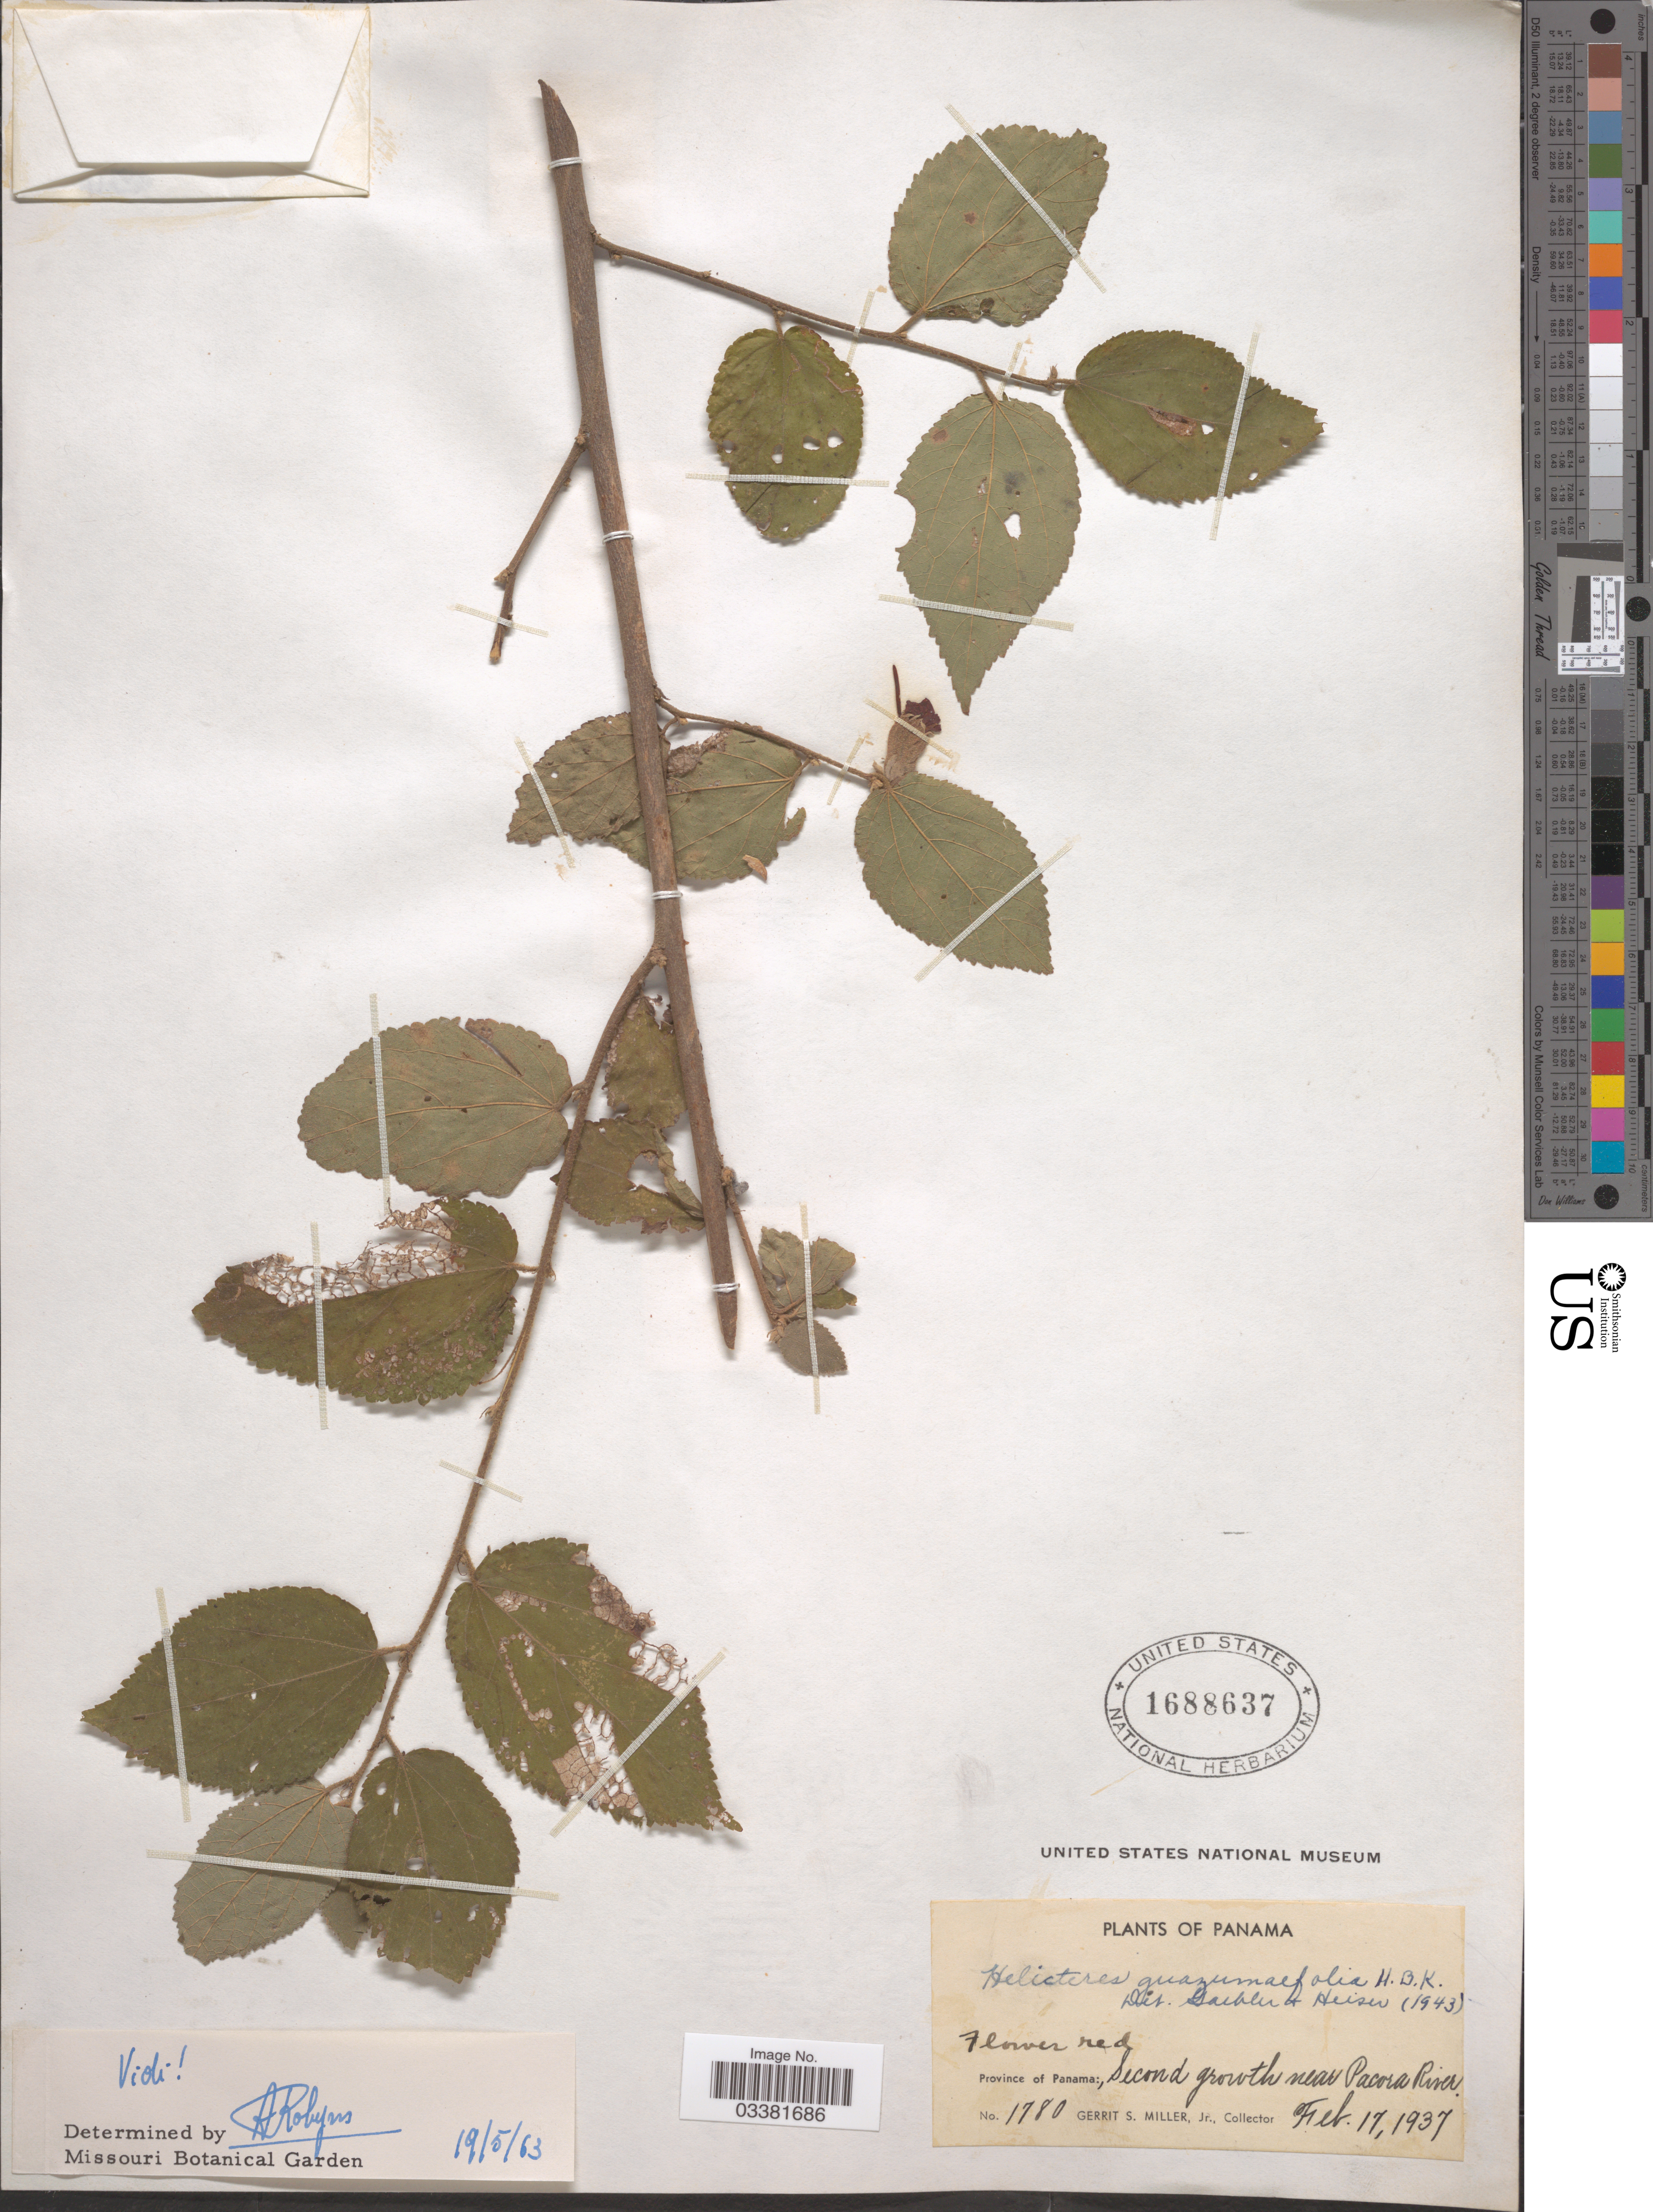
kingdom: Plantae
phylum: Tracheophyta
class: Magnoliopsida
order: Malvales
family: Malvaceae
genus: Helicteres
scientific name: Helicteres guazumifolia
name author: Kunth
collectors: G. S. Miller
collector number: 1780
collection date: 1937-02-17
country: Panama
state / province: Panamá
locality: Second growth near Pacora River.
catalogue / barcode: US 1688637